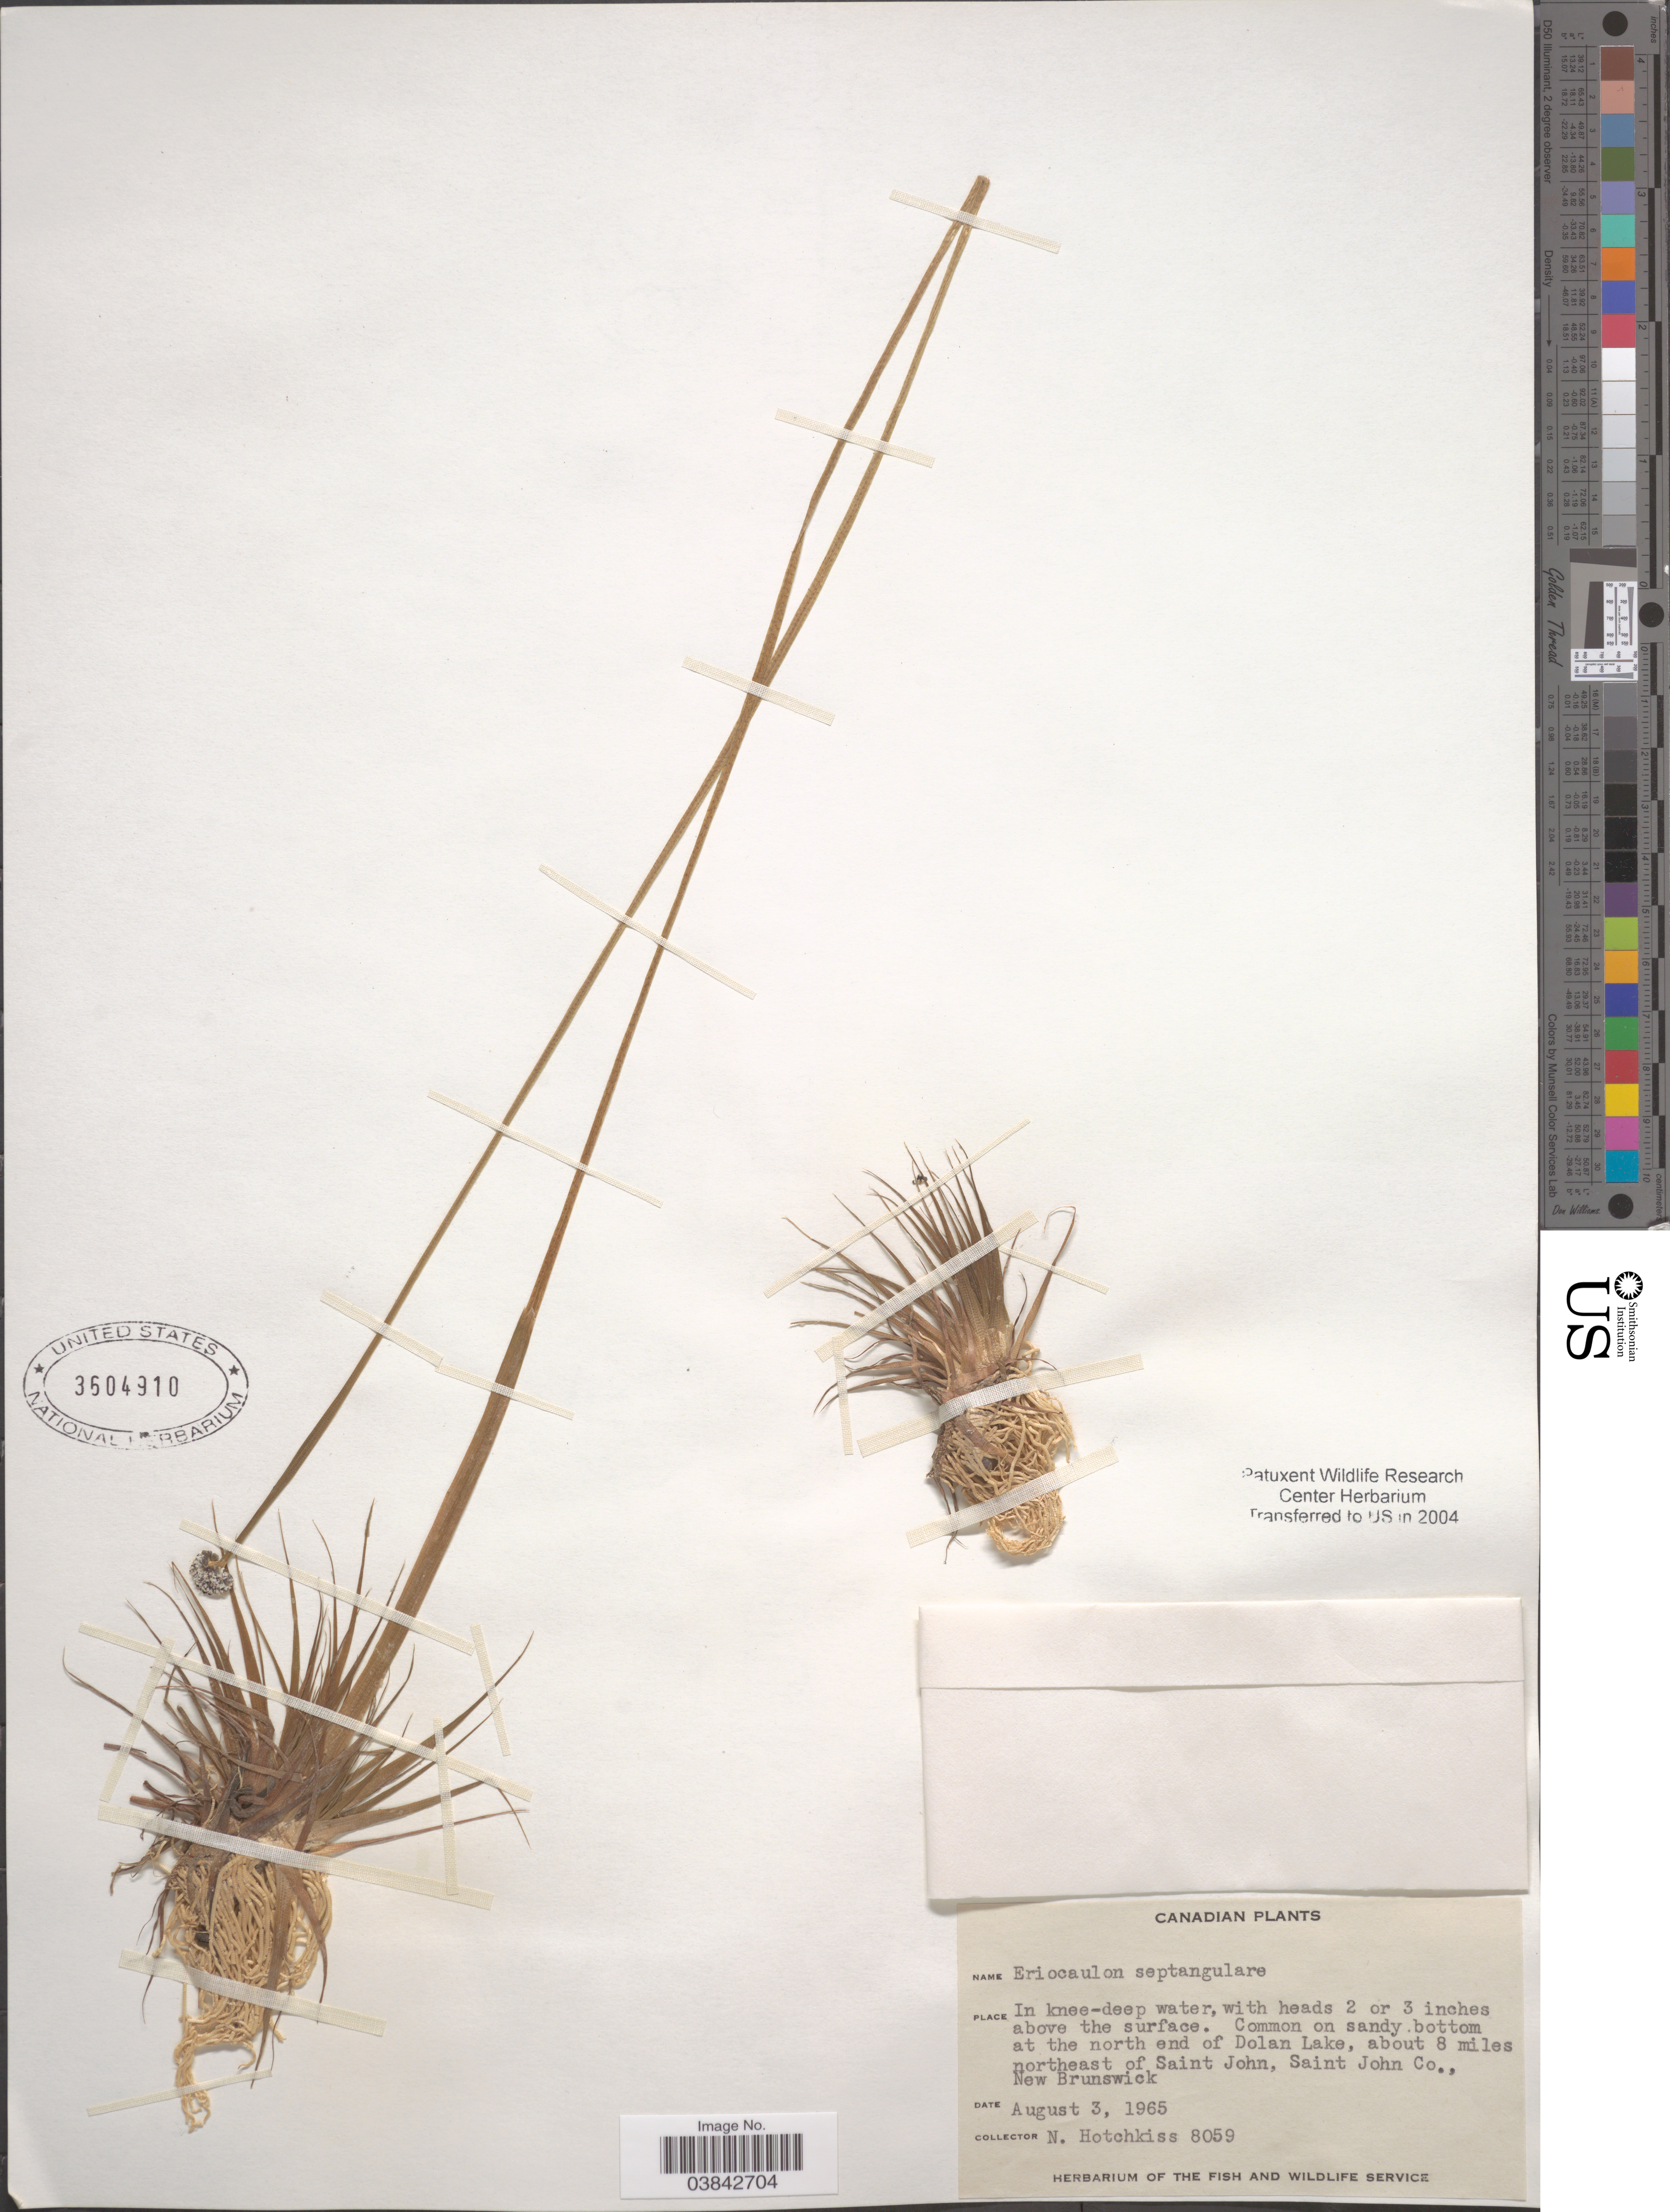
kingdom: Plantae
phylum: Tracheophyta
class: Liliopsida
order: Poales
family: Eriocaulaceae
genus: Eriocaulon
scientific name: Eriocaulon aquaticum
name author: (Hill) Druce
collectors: N. Hotchkiss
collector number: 8059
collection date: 1965-08-03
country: Canada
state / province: New Brunswick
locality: Common on sandy bottom at the north end of Dolan Lake, about 8 miles northeast of Saint John, Saint John Co.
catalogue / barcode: US 3604910